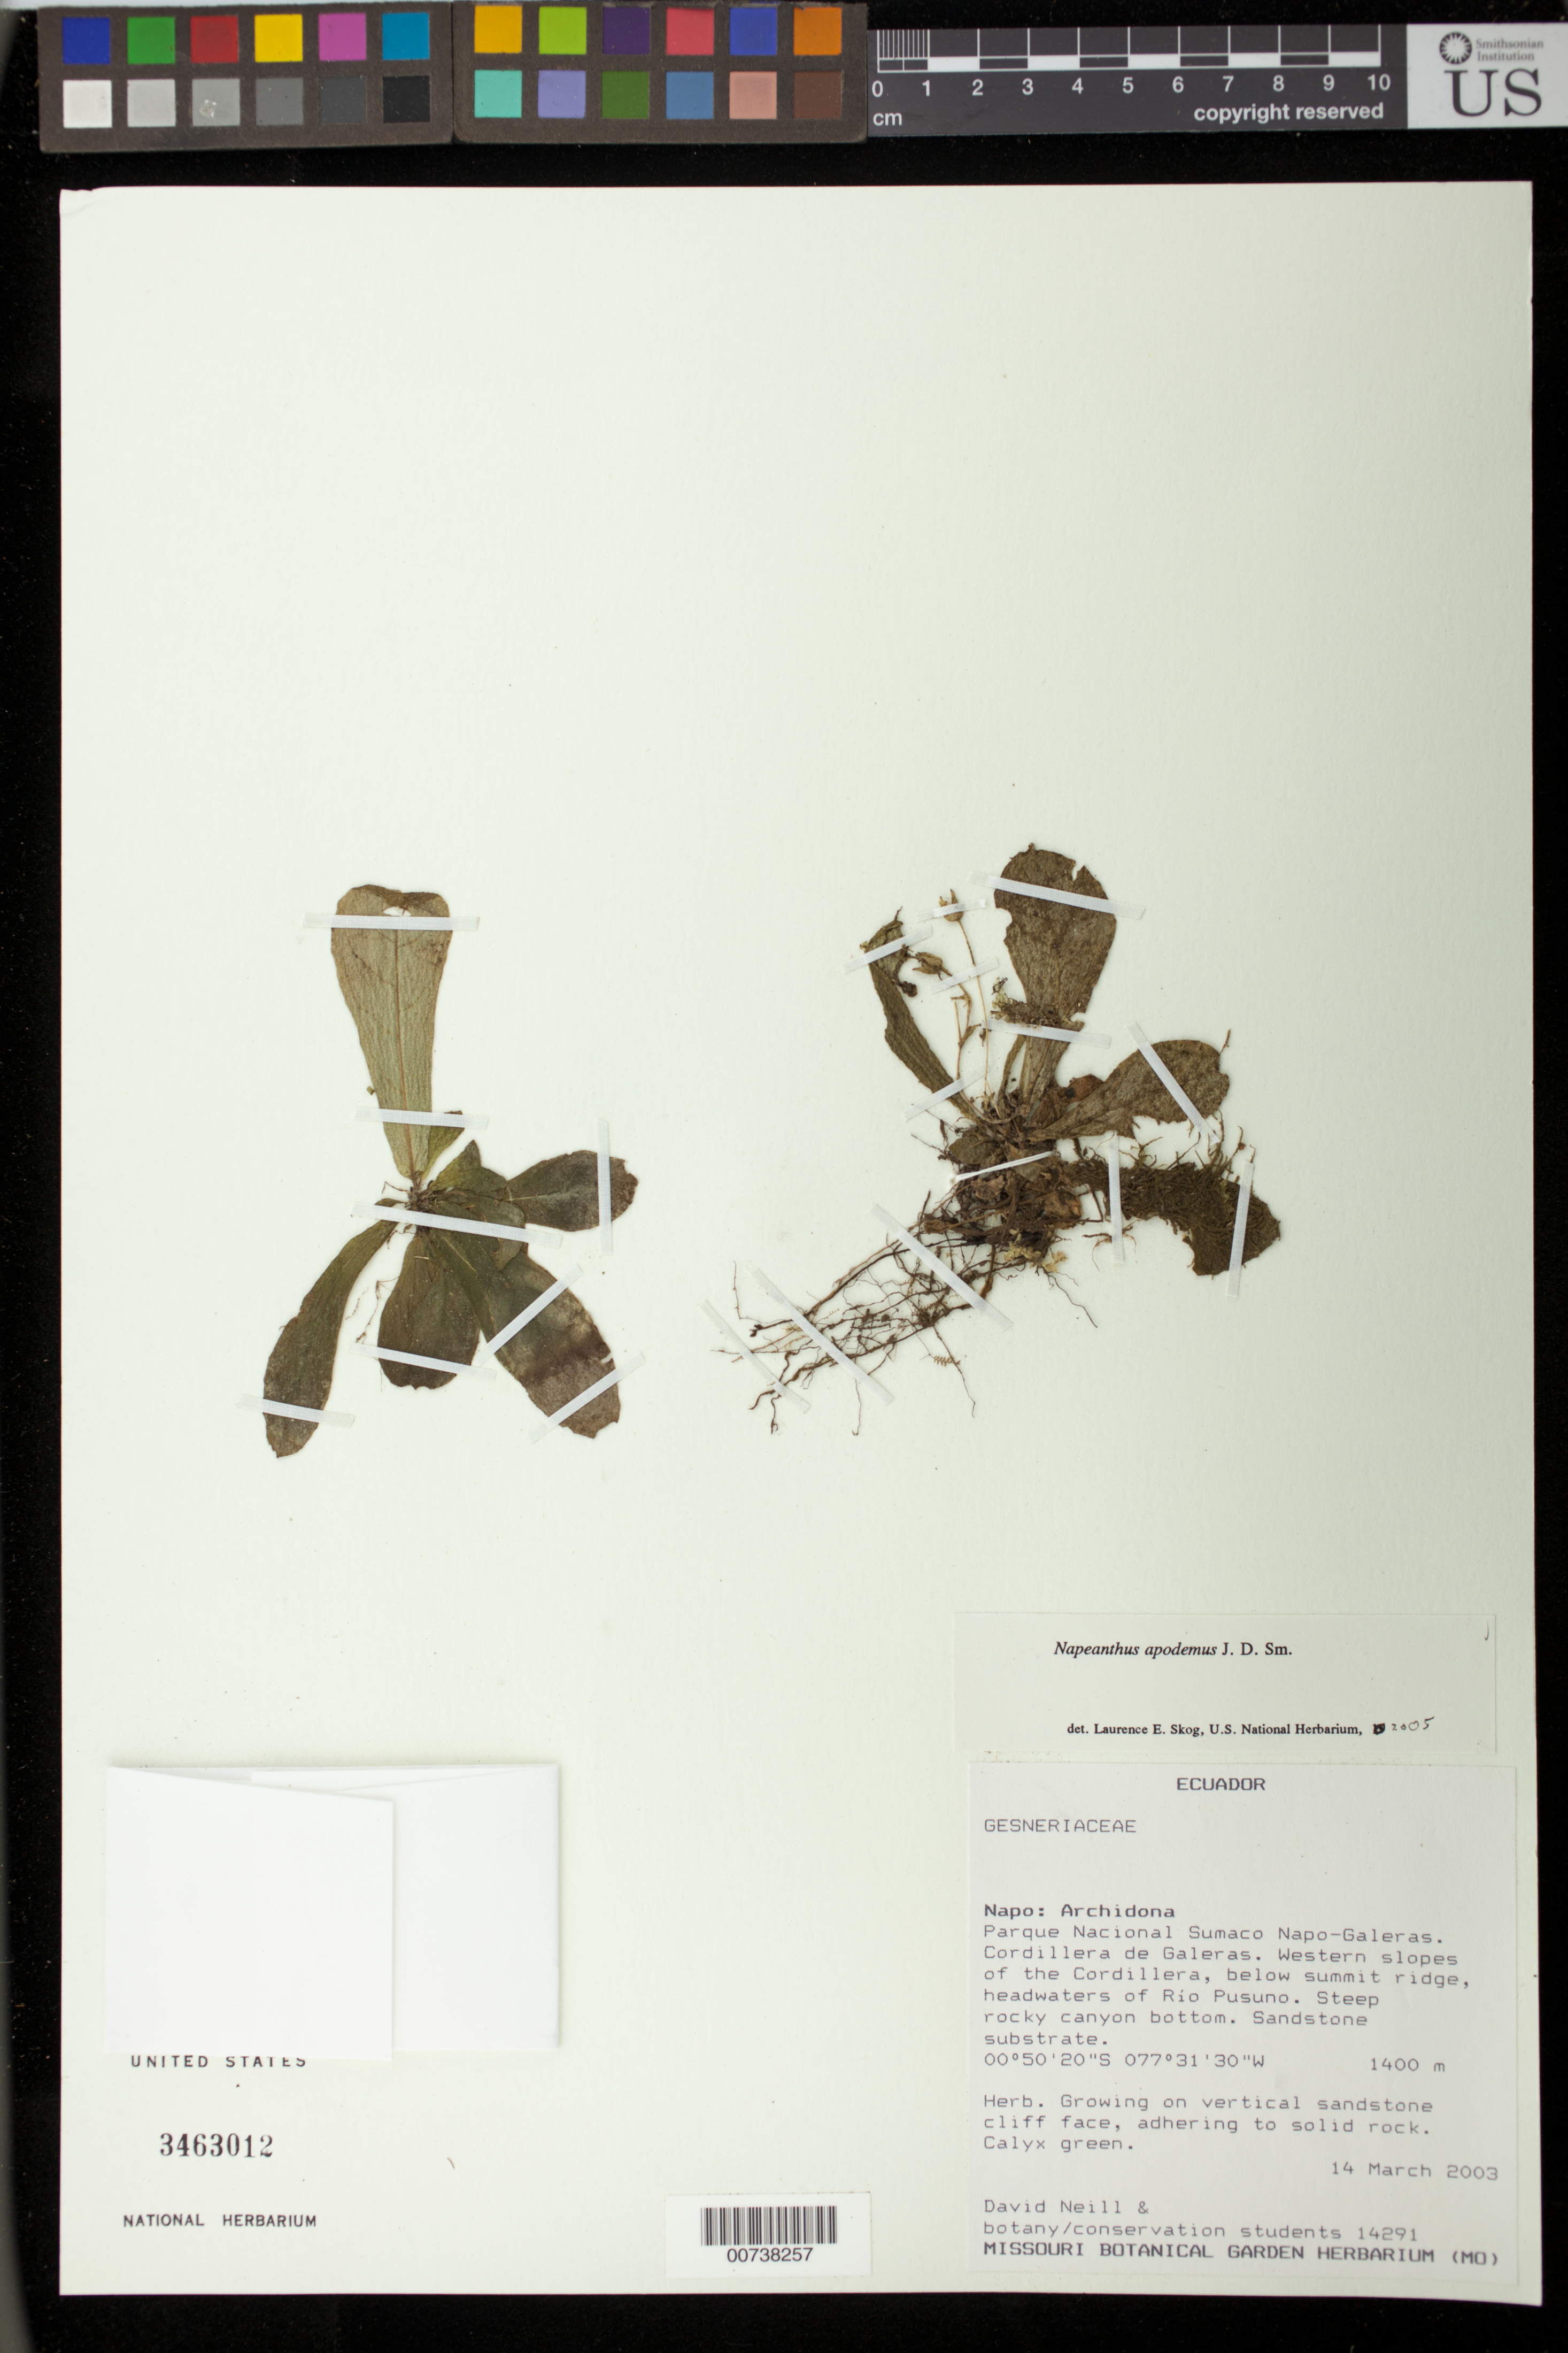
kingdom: Plantae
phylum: Tracheophyta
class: Magnoliopsida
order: Lamiales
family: Gesneriaceae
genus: Napeanthus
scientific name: Napeanthus apodemus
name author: Donn. Sm.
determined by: Skog, Laurence E.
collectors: D. A. Neill & Botany/conservation students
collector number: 14291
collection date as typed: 14 Mar 2003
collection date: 2003-03-14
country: Ecuador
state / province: Napo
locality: Napo: Archidona. Parque Nacional Sumaco Napo-Galeras. Cordillera de Galeras. Western slopes of the Cordillera, below summit ridge, headwaters of Río Pusuno.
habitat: Steep rocky canyon bottom. Sandstone substrate.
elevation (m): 1400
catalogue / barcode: US 3463012